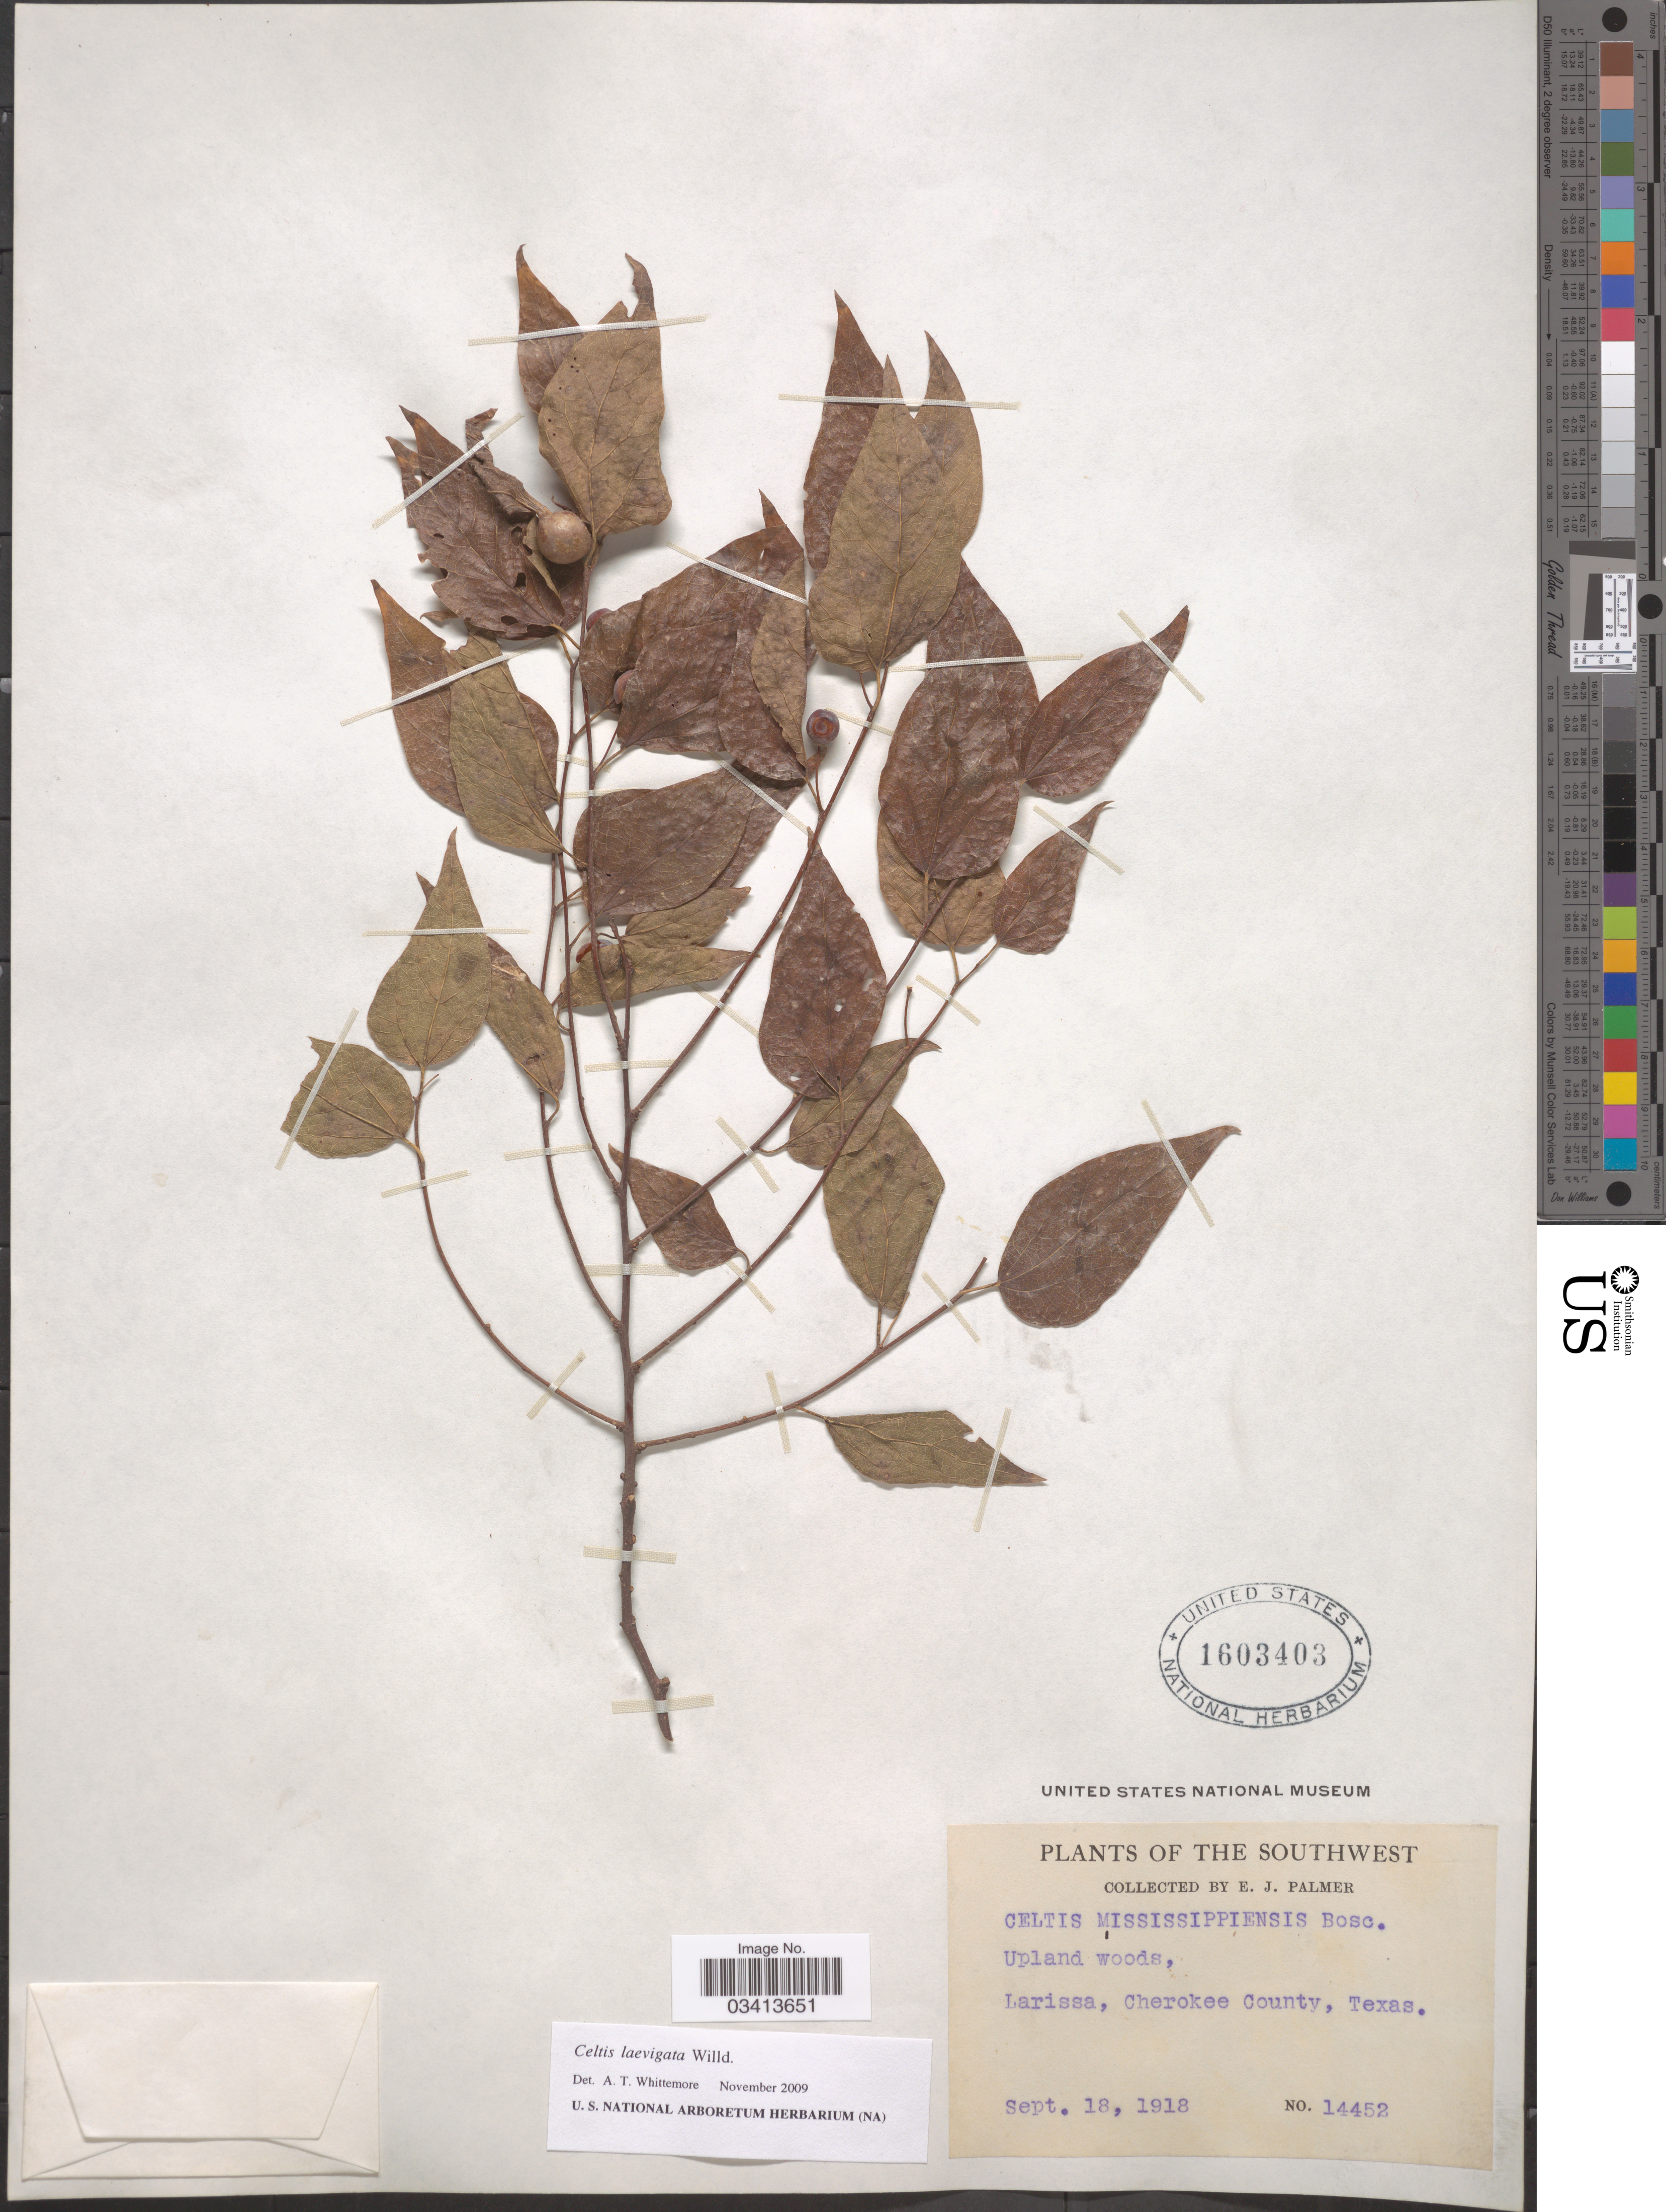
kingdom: Plantae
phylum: Tracheophyta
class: Magnoliopsida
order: Rosales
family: Cannabaceae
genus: Celtis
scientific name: Celtis laevigata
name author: Willd.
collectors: E. J. Palmer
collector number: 14452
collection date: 1918-09-18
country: United States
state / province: Texas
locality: The Southwest. Larissa, Cherokee County.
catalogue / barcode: US 1603403